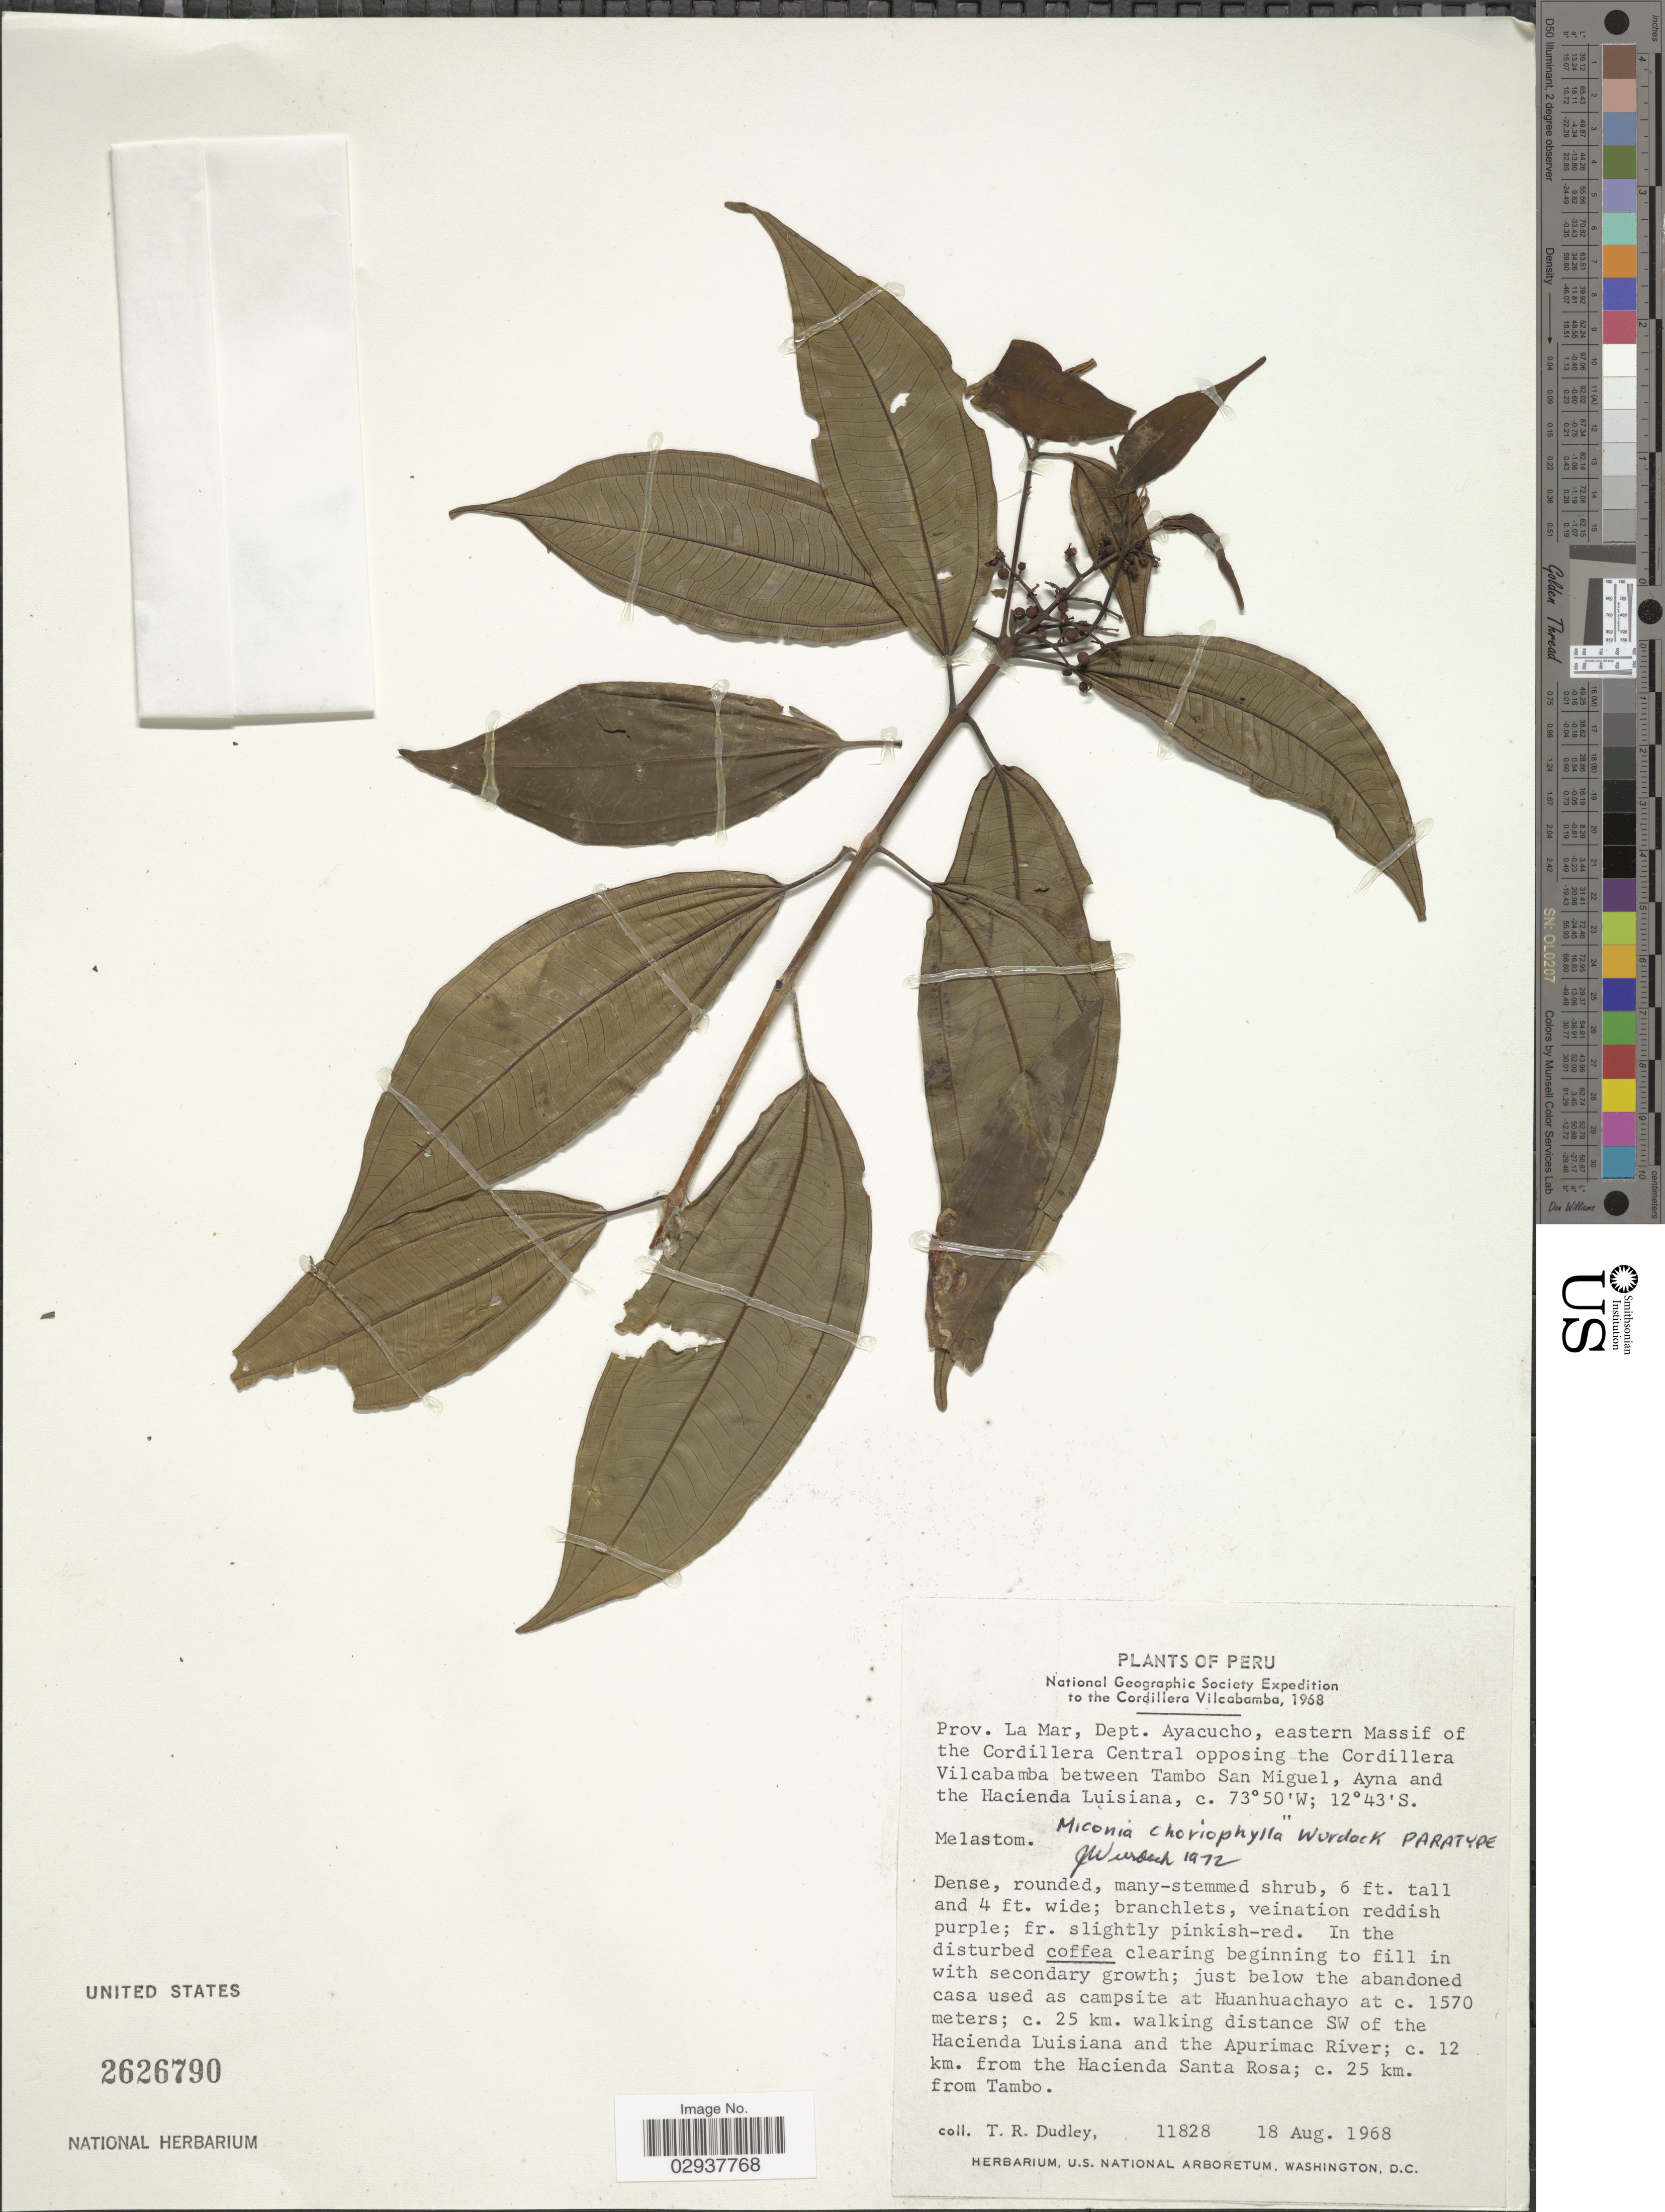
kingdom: Plantae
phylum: Tracheophyta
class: Magnoliopsida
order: Myrtales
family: Melastomataceae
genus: Miconia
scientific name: Miconia choriophylla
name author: Wurdack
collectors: T. R. Dudley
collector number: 11828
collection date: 1968-08-18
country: Peru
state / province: Ayacucho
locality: The Cordillera Vilcabamba; Prov. La Mar, Dept. Ayacucho, eastern Massif of the Cordillera Central opposing the Cordillera Vilcabamba between Tambo San Miguel, Ayna and the Hacienda Luisiana. Just below the abandoned casa used as campsite at Huanhuachayo; c. 25 km. walking distance SW of the Hacienda Luisiana and the Apurimac River; c. 12 km. from the Hacienda Santa Rosa; c. 25 km from Tambo.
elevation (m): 1570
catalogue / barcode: US 2626790